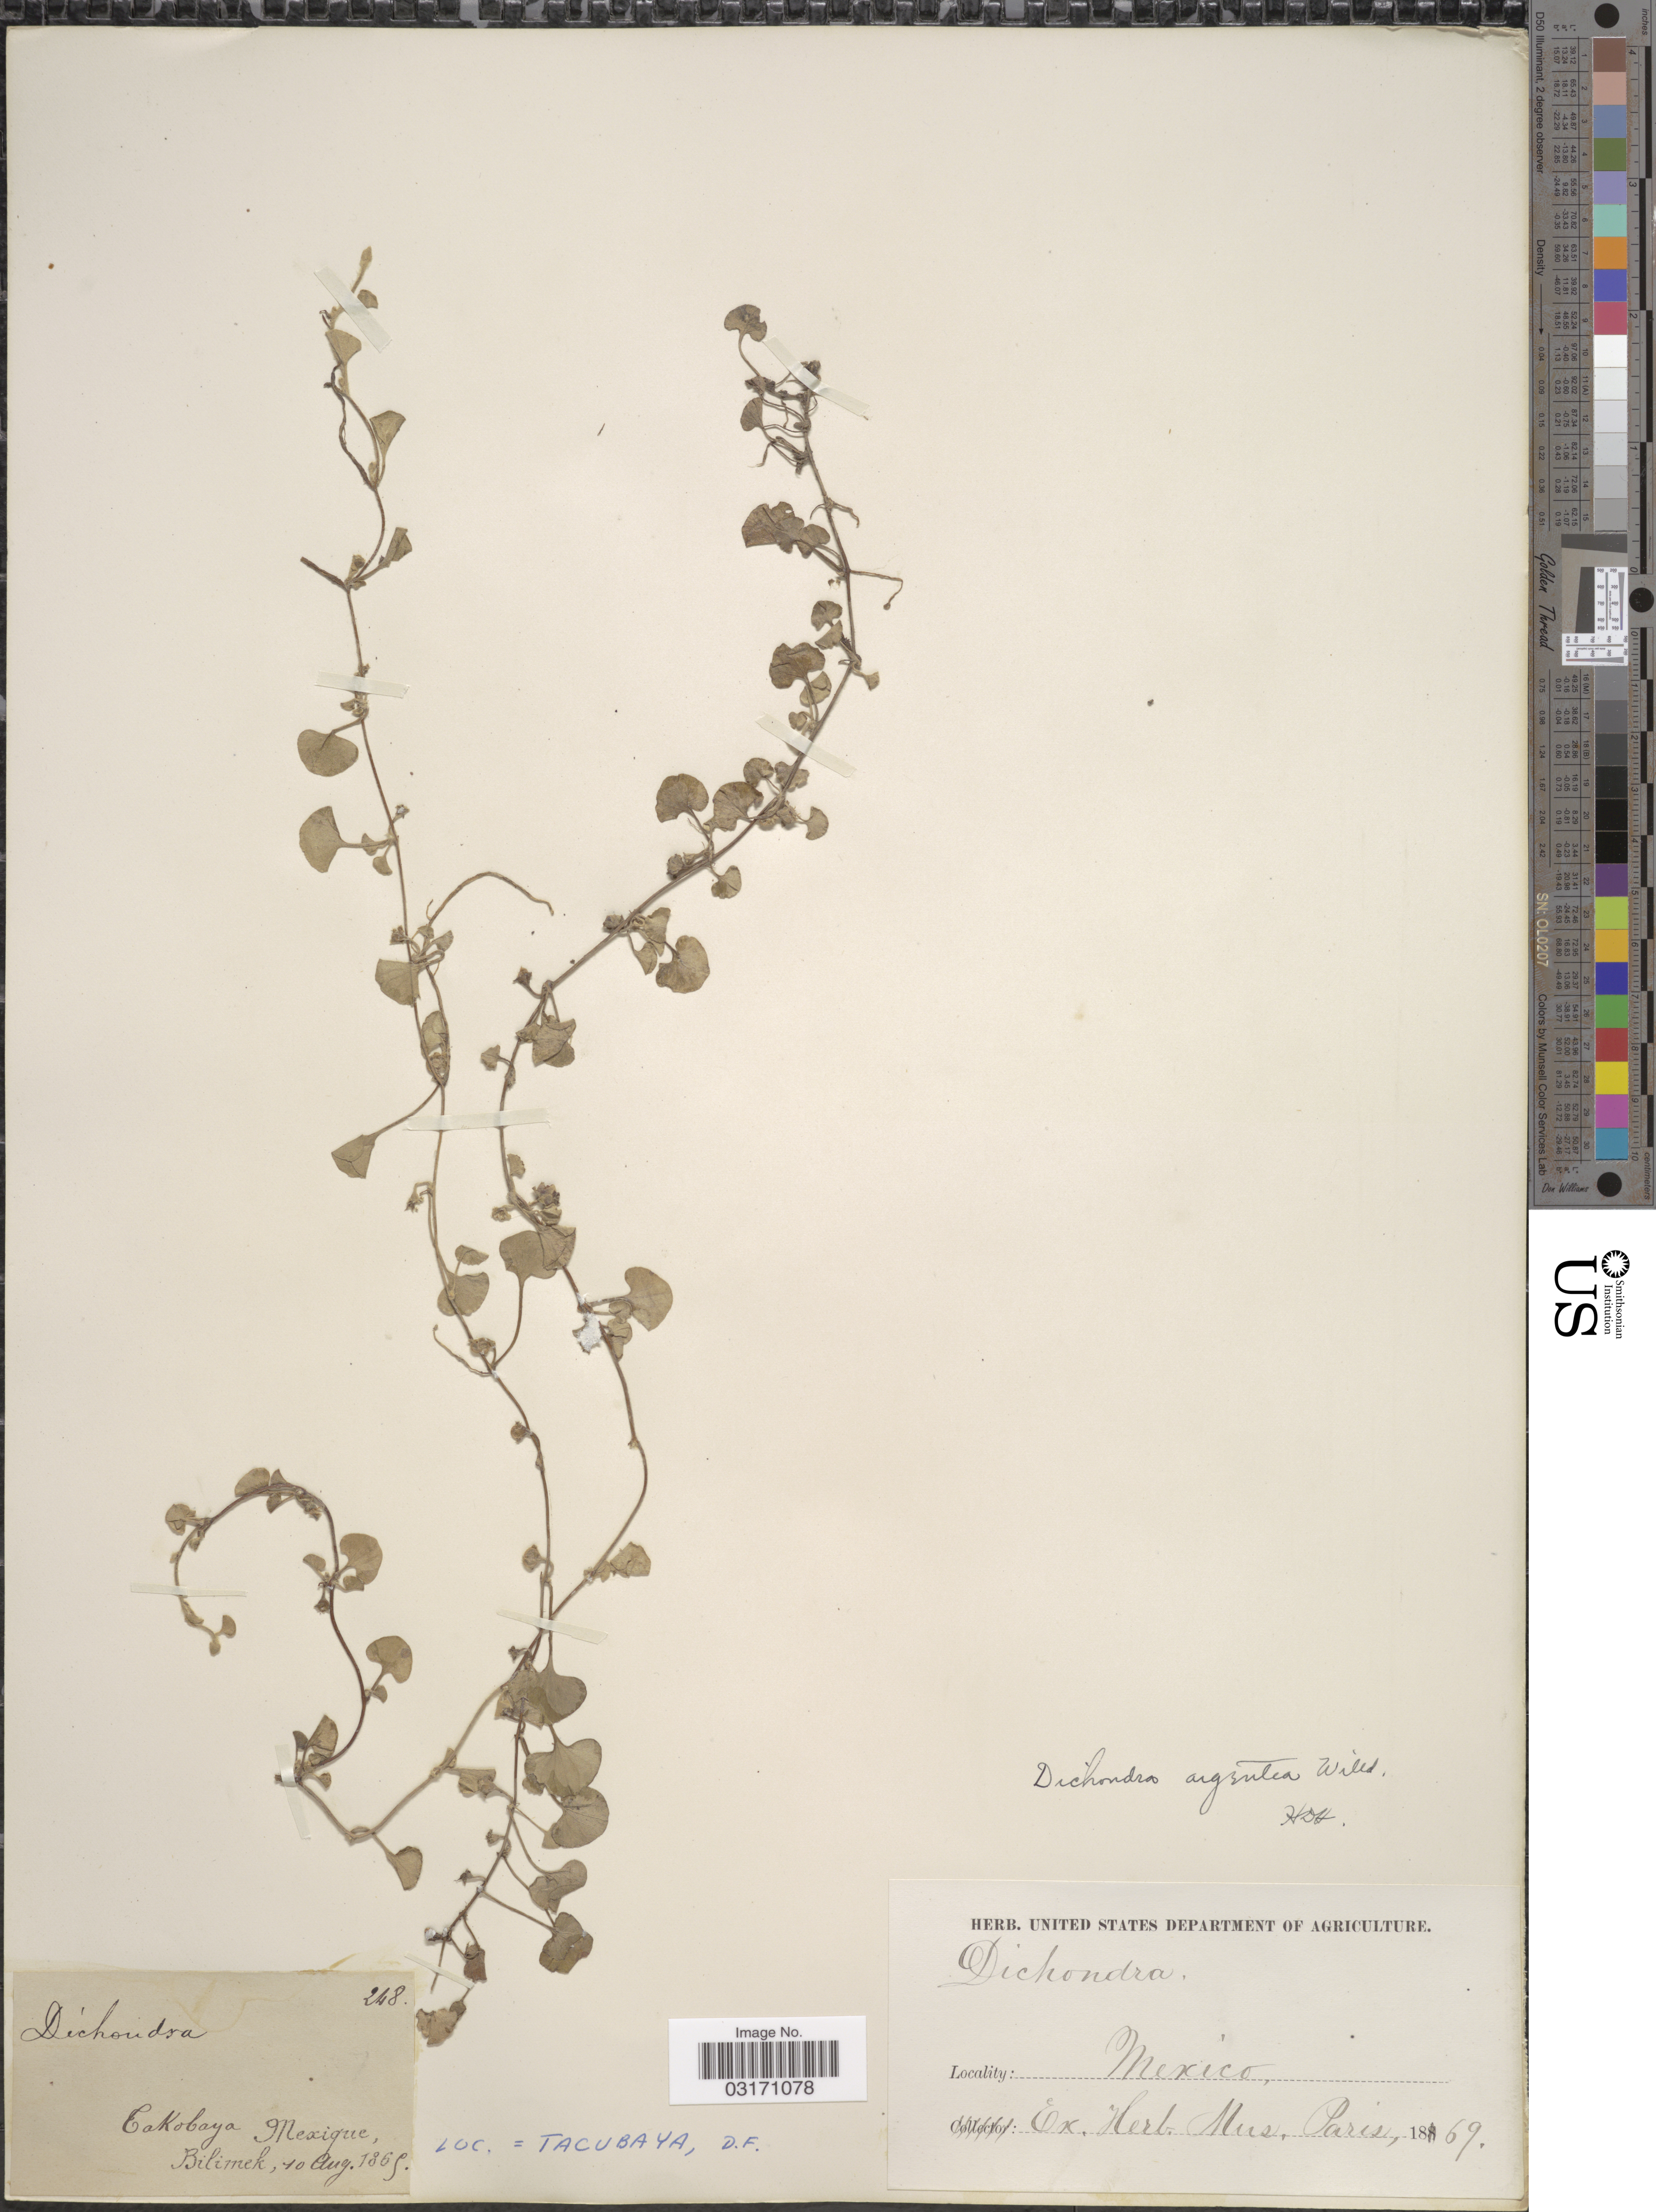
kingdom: Plantae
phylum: Tracheophyta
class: Magnoliopsida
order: Solanales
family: Convolvulaceae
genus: Dichondra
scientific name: Dichondra argentea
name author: Humb. & Bonpl. ex Willd.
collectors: -. Bilimek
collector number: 248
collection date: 1865-08-10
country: Mexico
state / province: Distrito Federal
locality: Tacubaya.